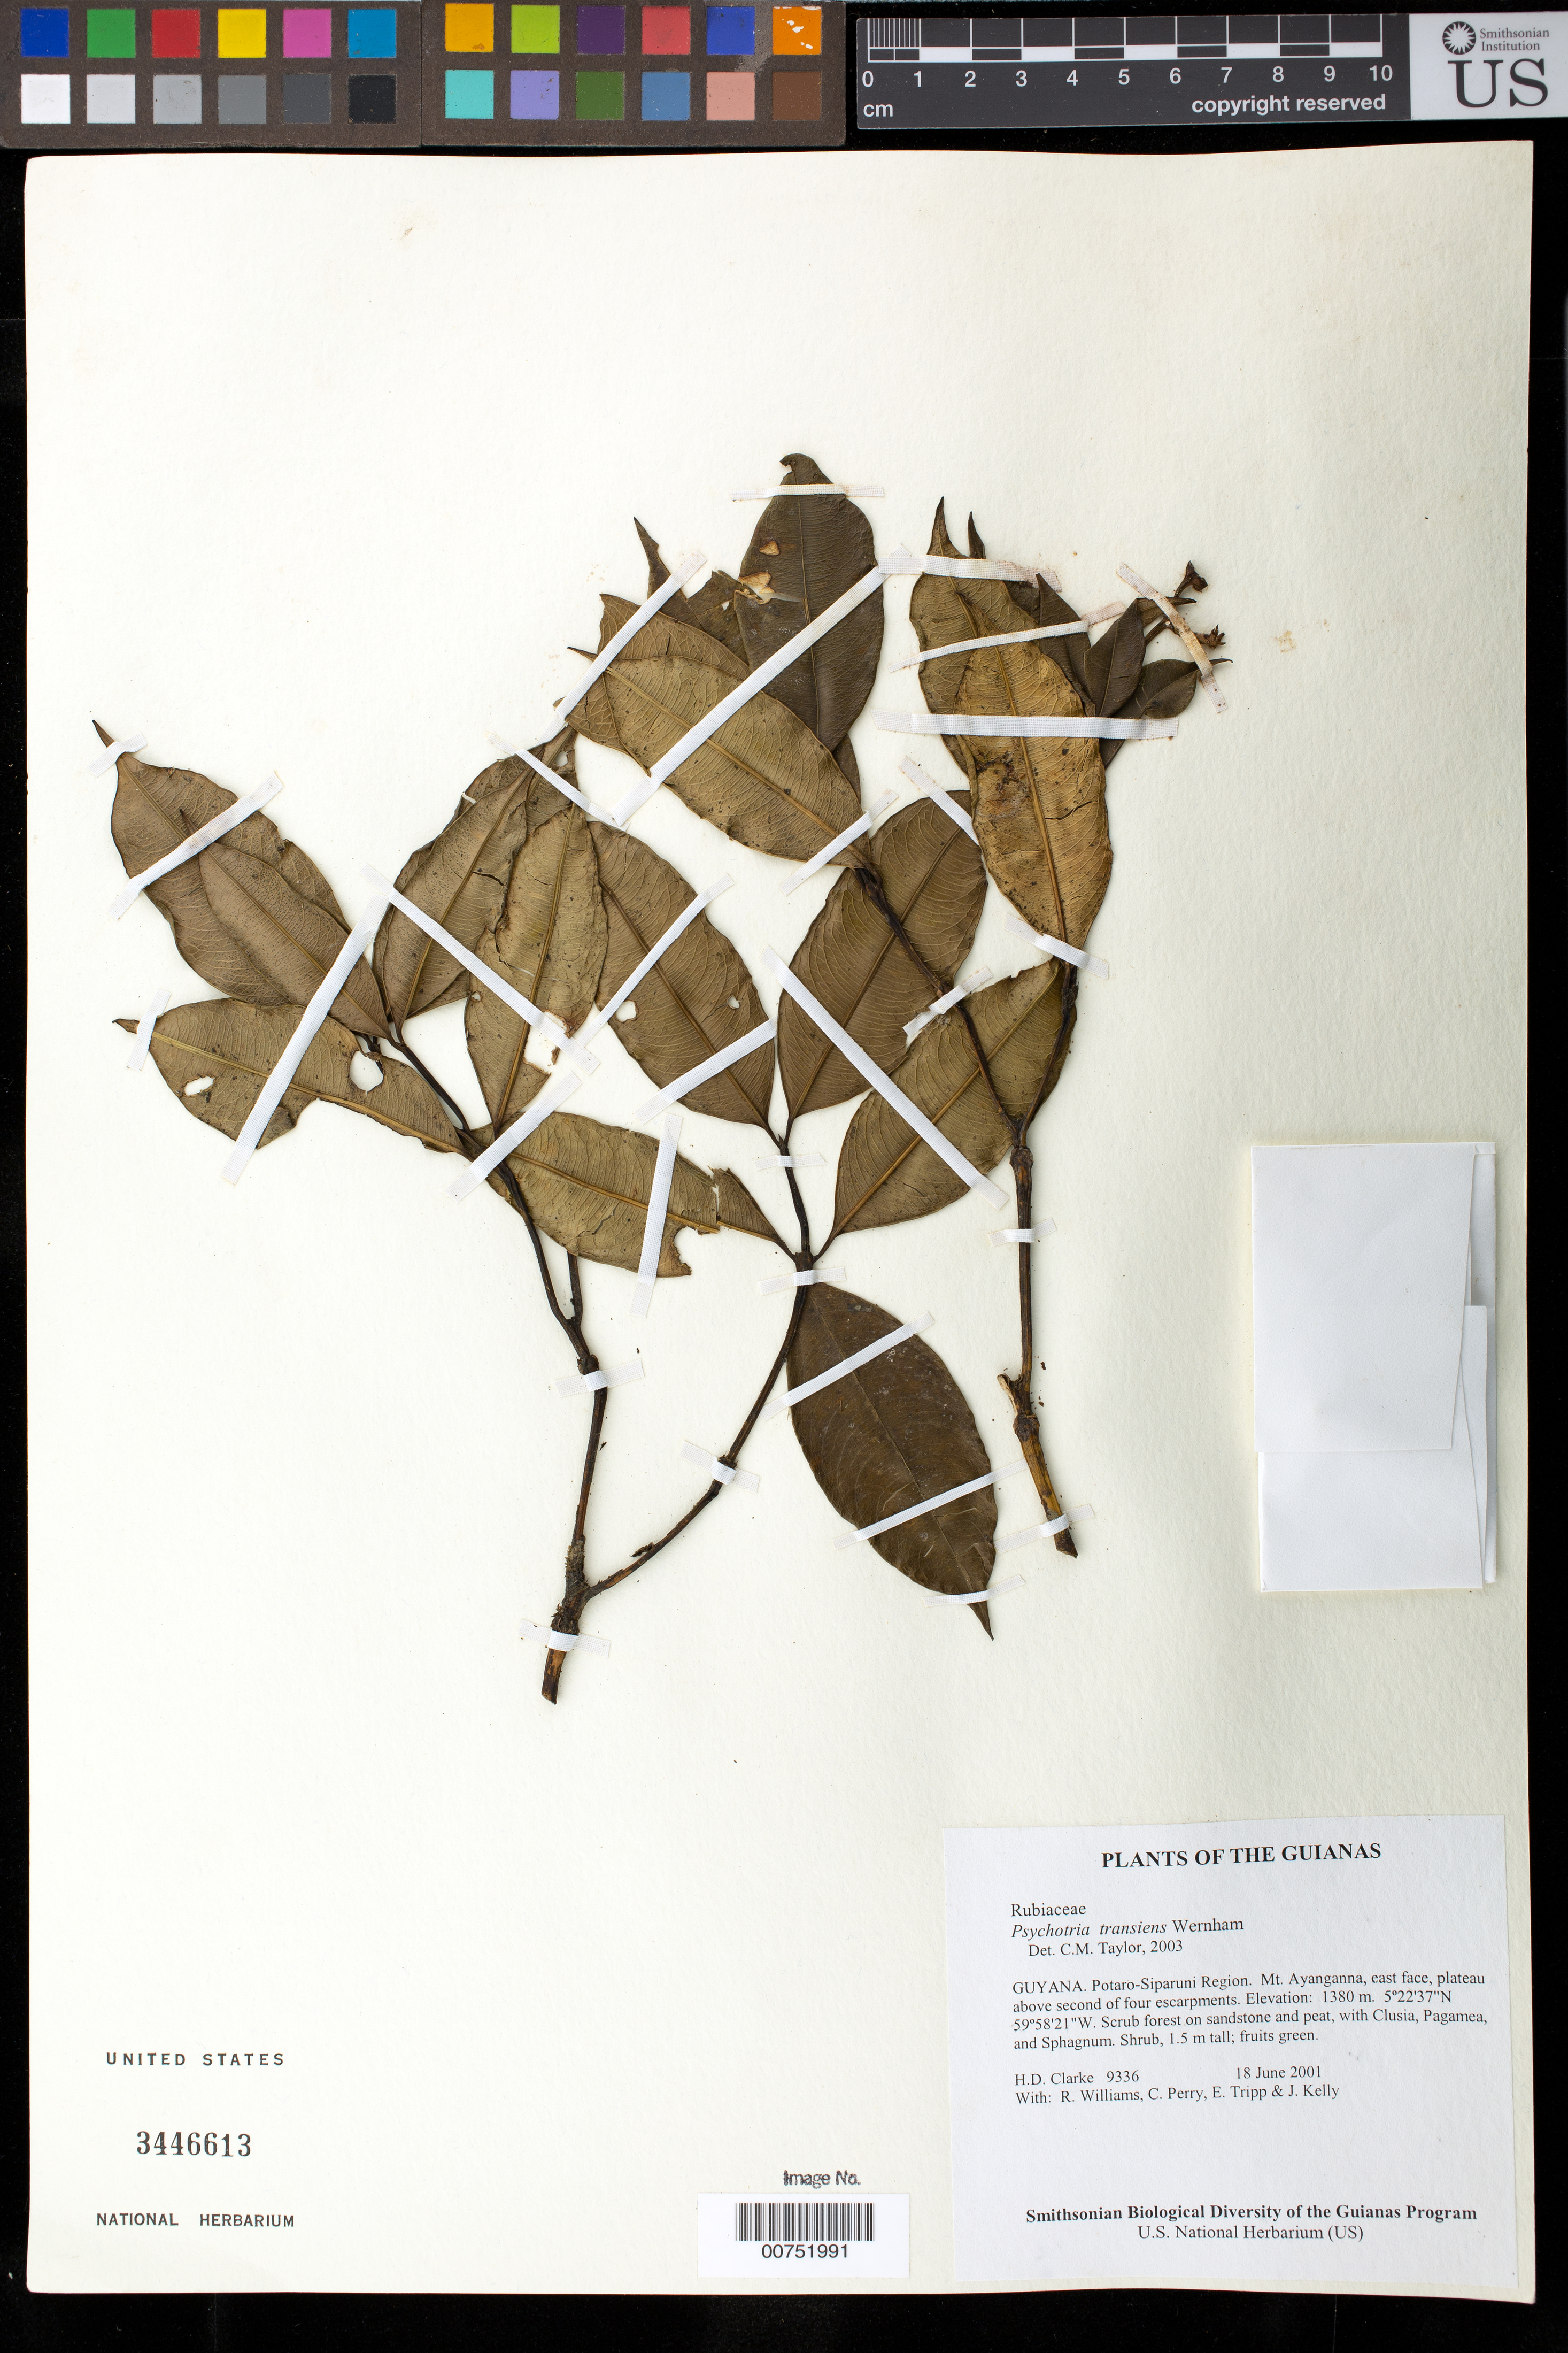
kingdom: Plantae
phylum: Tracheophyta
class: Magnoliopsida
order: Gentianales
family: Rubiaceae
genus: Palicourea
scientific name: Palicourea ernestii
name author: (K. Krause) Delprete & J.H. Kirkbr.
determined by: Kirkbride, J. H., Jr.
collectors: H. D. Clarke, R. Williams, C. Perry, E. Tripp & J. Kelly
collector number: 9336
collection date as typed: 18 June 2001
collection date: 2001-06-18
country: Guyana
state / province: Potaro-Siparuni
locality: Mt. Ayanganna, east face, plateau above second of four escarpments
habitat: Scrub forest on sandstone and peat, with Clusia, Pagamea, and Sphagnum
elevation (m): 1380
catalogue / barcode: US 3446613